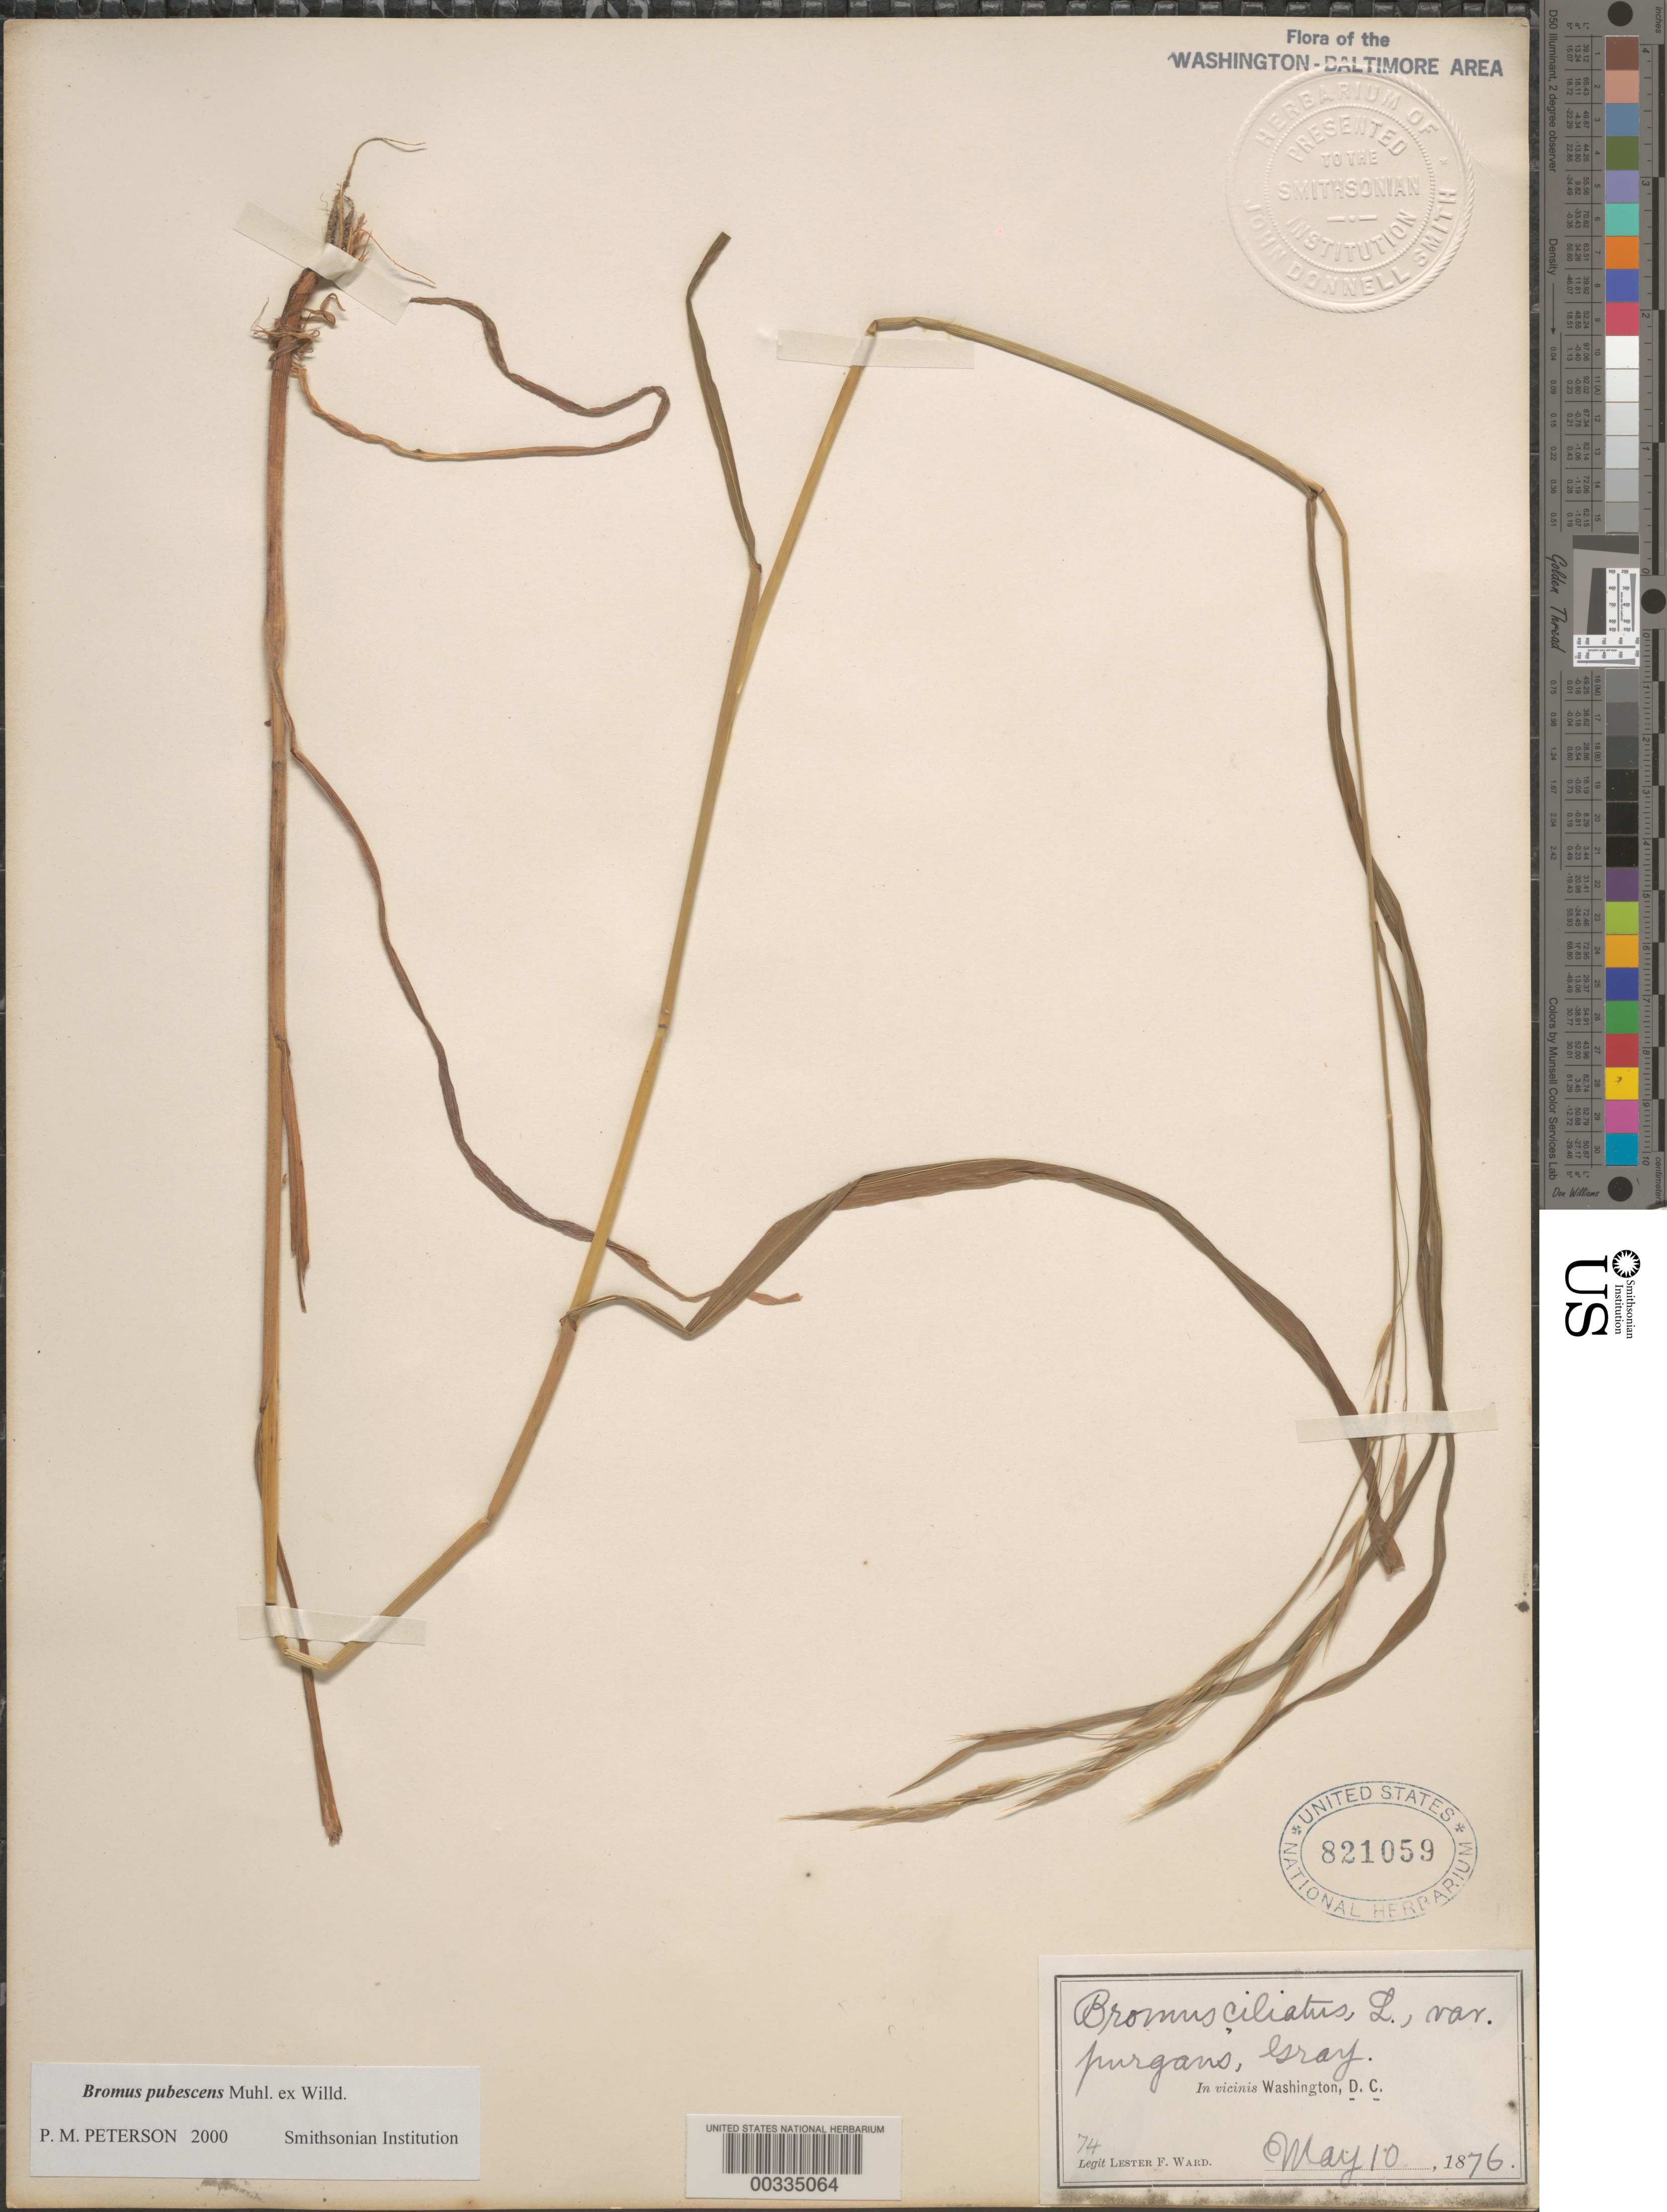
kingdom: Plantae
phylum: Tracheophyta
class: Liliopsida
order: Poales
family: Poaceae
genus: Bromus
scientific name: Bromus pubescens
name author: Muhl. ex Willd.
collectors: L. F. Ward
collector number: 74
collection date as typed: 10 May 1876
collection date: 1876-05-10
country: United States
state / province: District of Columbia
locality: Washington DC area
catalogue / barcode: US 821059